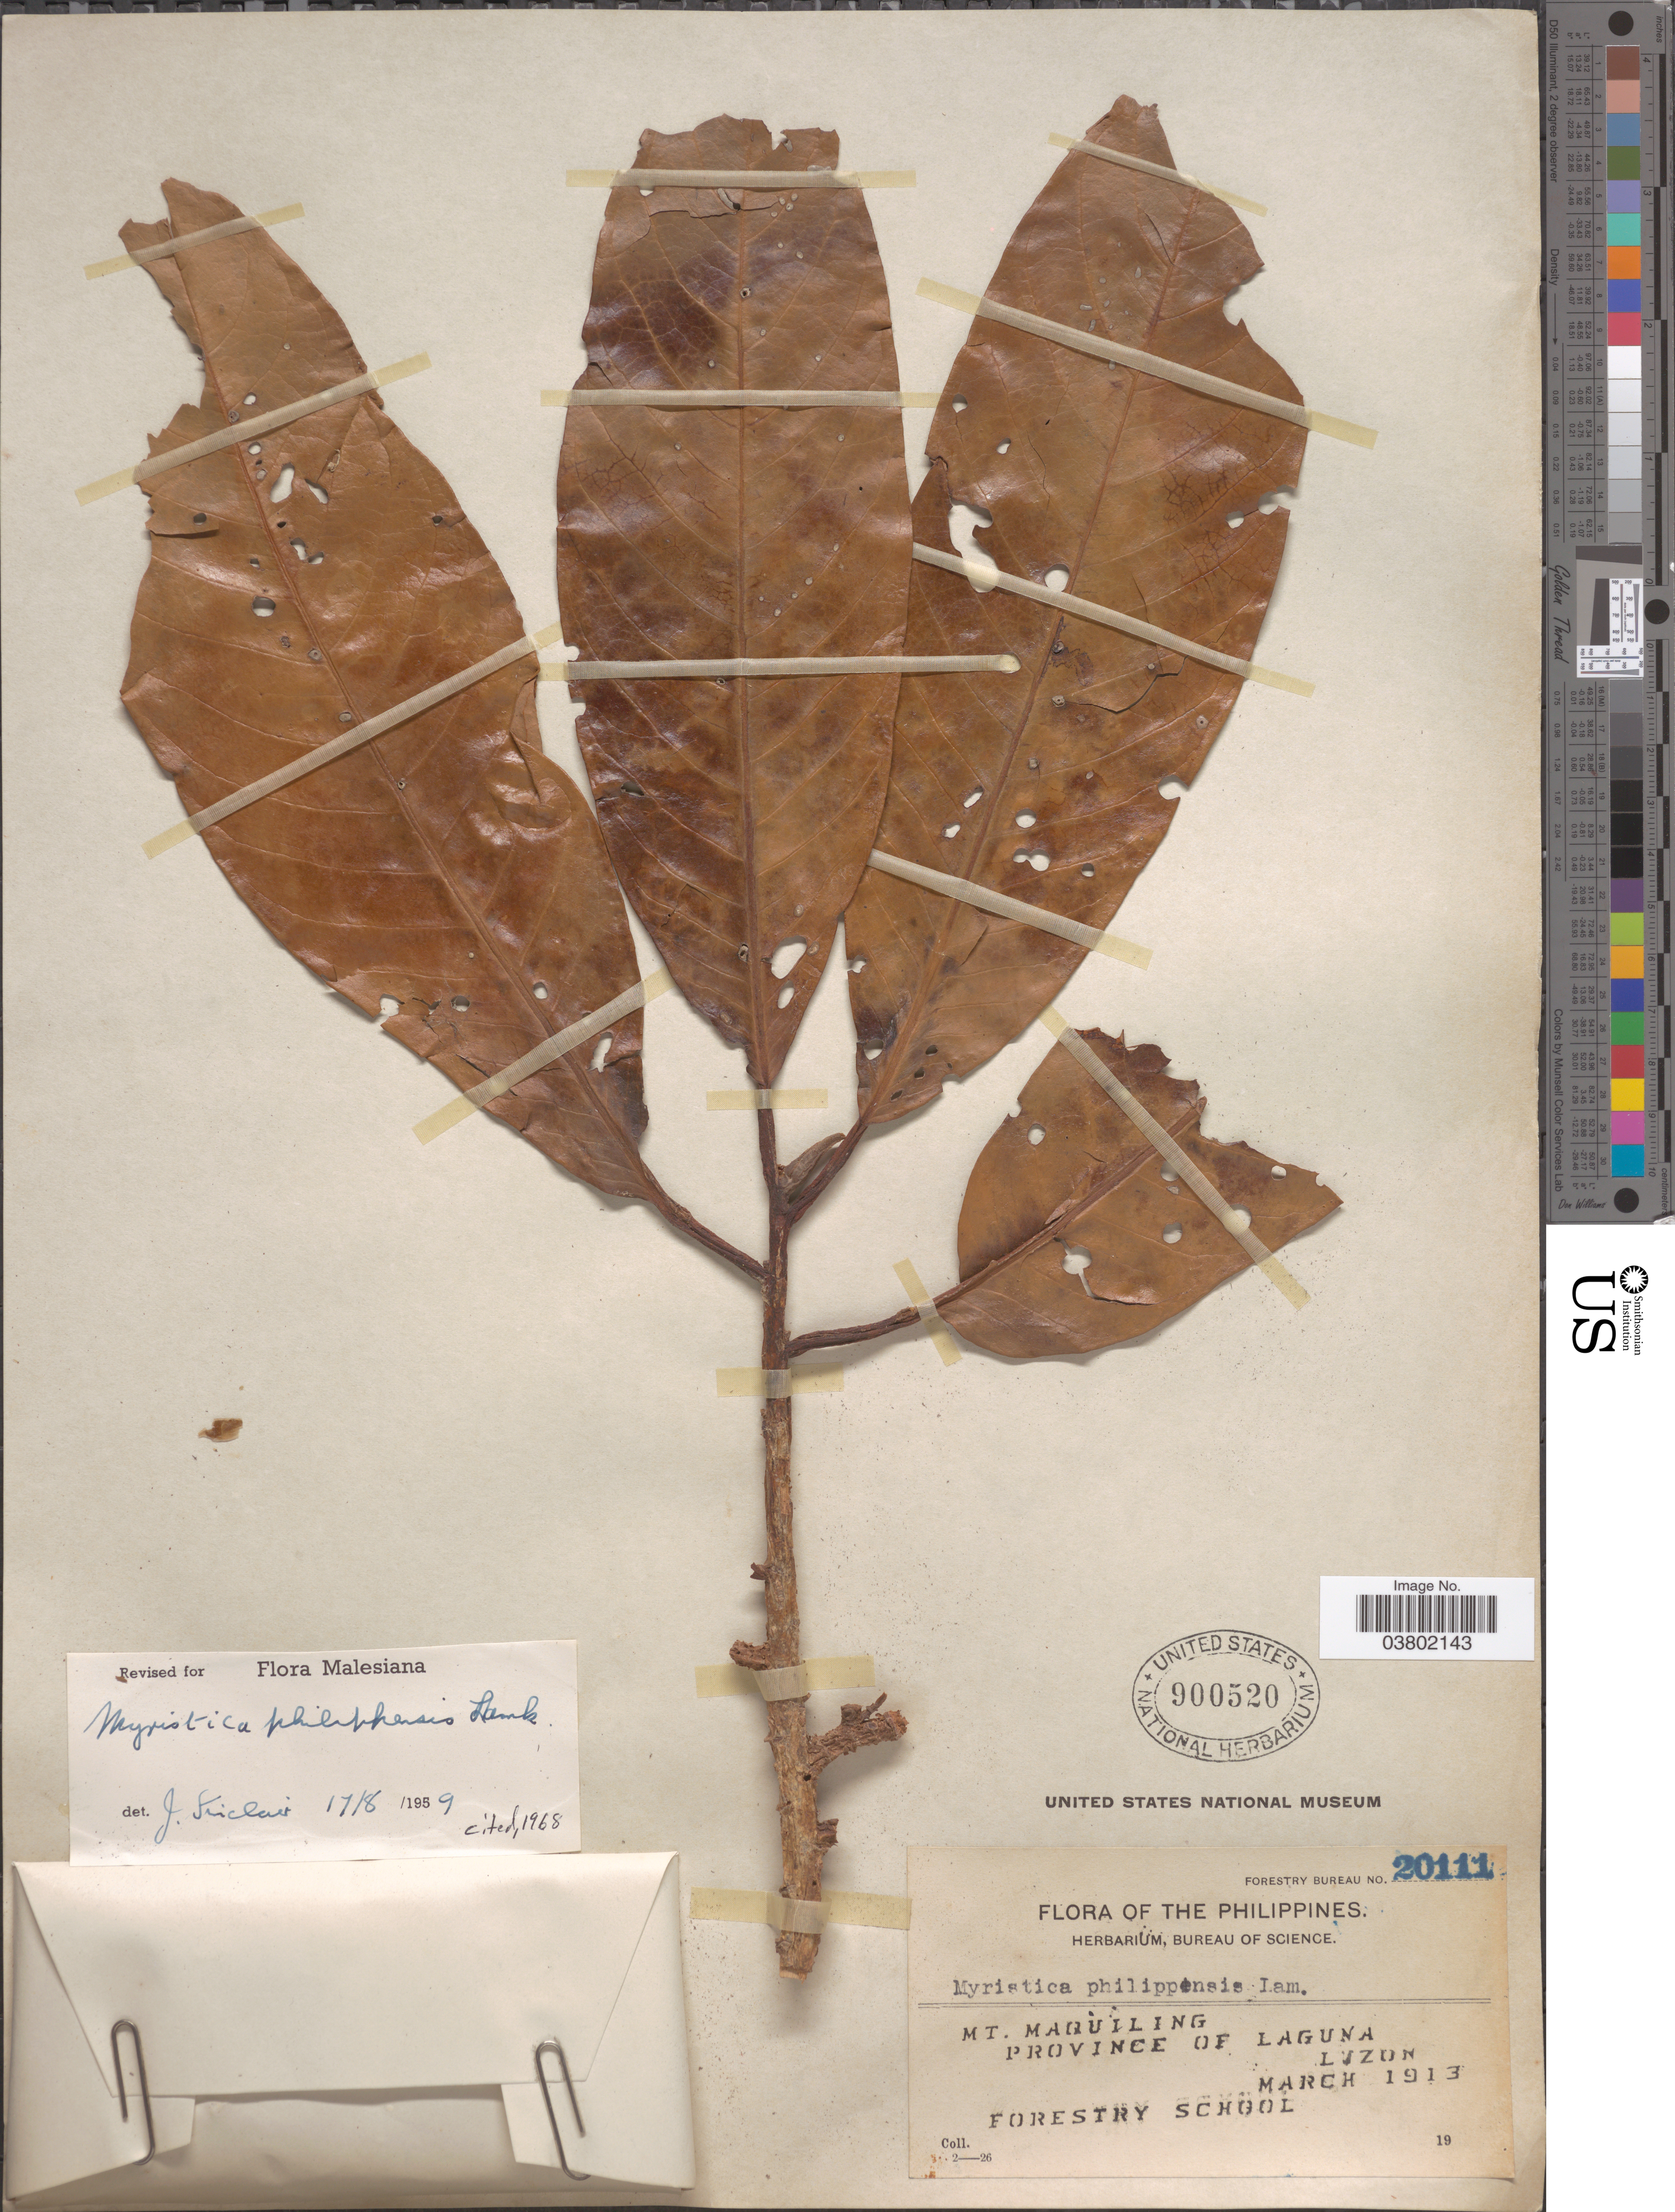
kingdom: Plantae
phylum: Tracheophyta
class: Magnoliopsida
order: Magnoliales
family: Myristicaceae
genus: Myristica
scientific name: Myristica philippensis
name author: Lam.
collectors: Forestry School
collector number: Forestry Bureau 20111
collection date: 1913-03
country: Philippines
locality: Mt. Maquiling, Province of Laguna, Luzon.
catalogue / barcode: US 900520